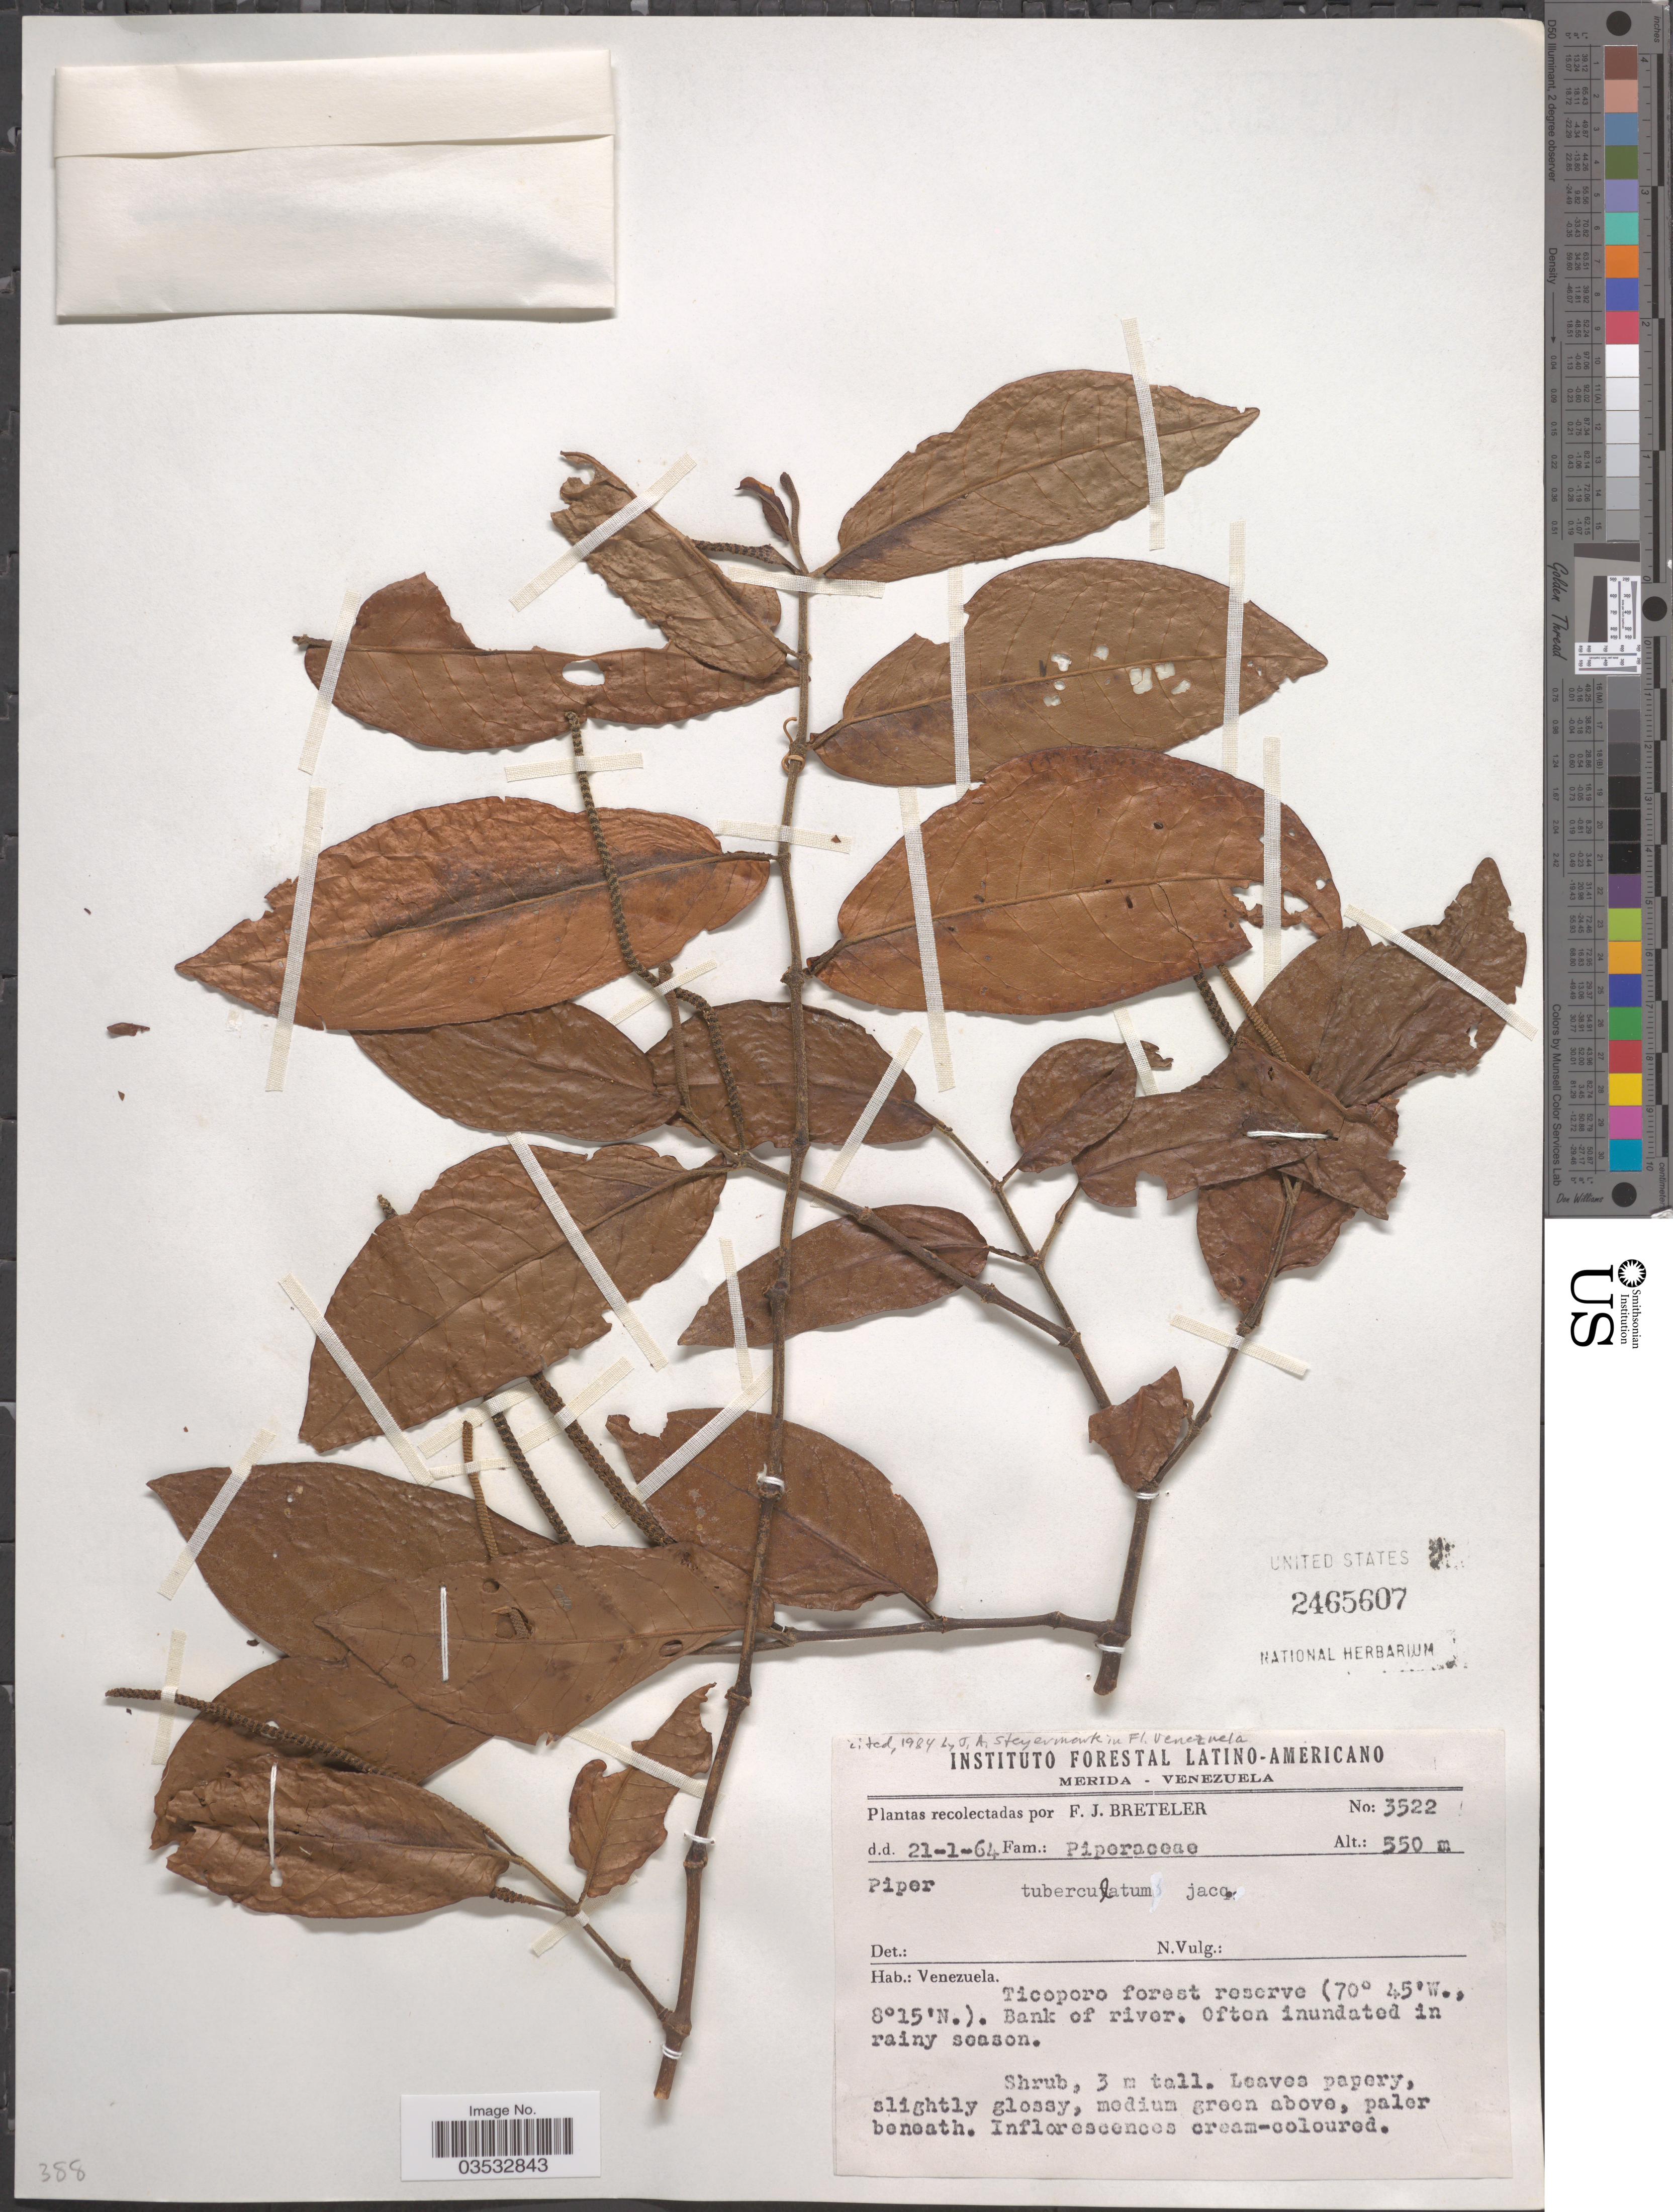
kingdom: Plantae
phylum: Tracheophyta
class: Magnoliopsida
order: Piperales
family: Piperaceae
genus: Piper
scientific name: Piper tuberculatum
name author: Jacq.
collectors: F. J. Breteler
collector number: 3522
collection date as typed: Transcribed d/m/y: 21/1/64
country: Venezuela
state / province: Merida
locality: Ticoporo forest reserve.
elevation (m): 550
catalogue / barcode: US 2465607